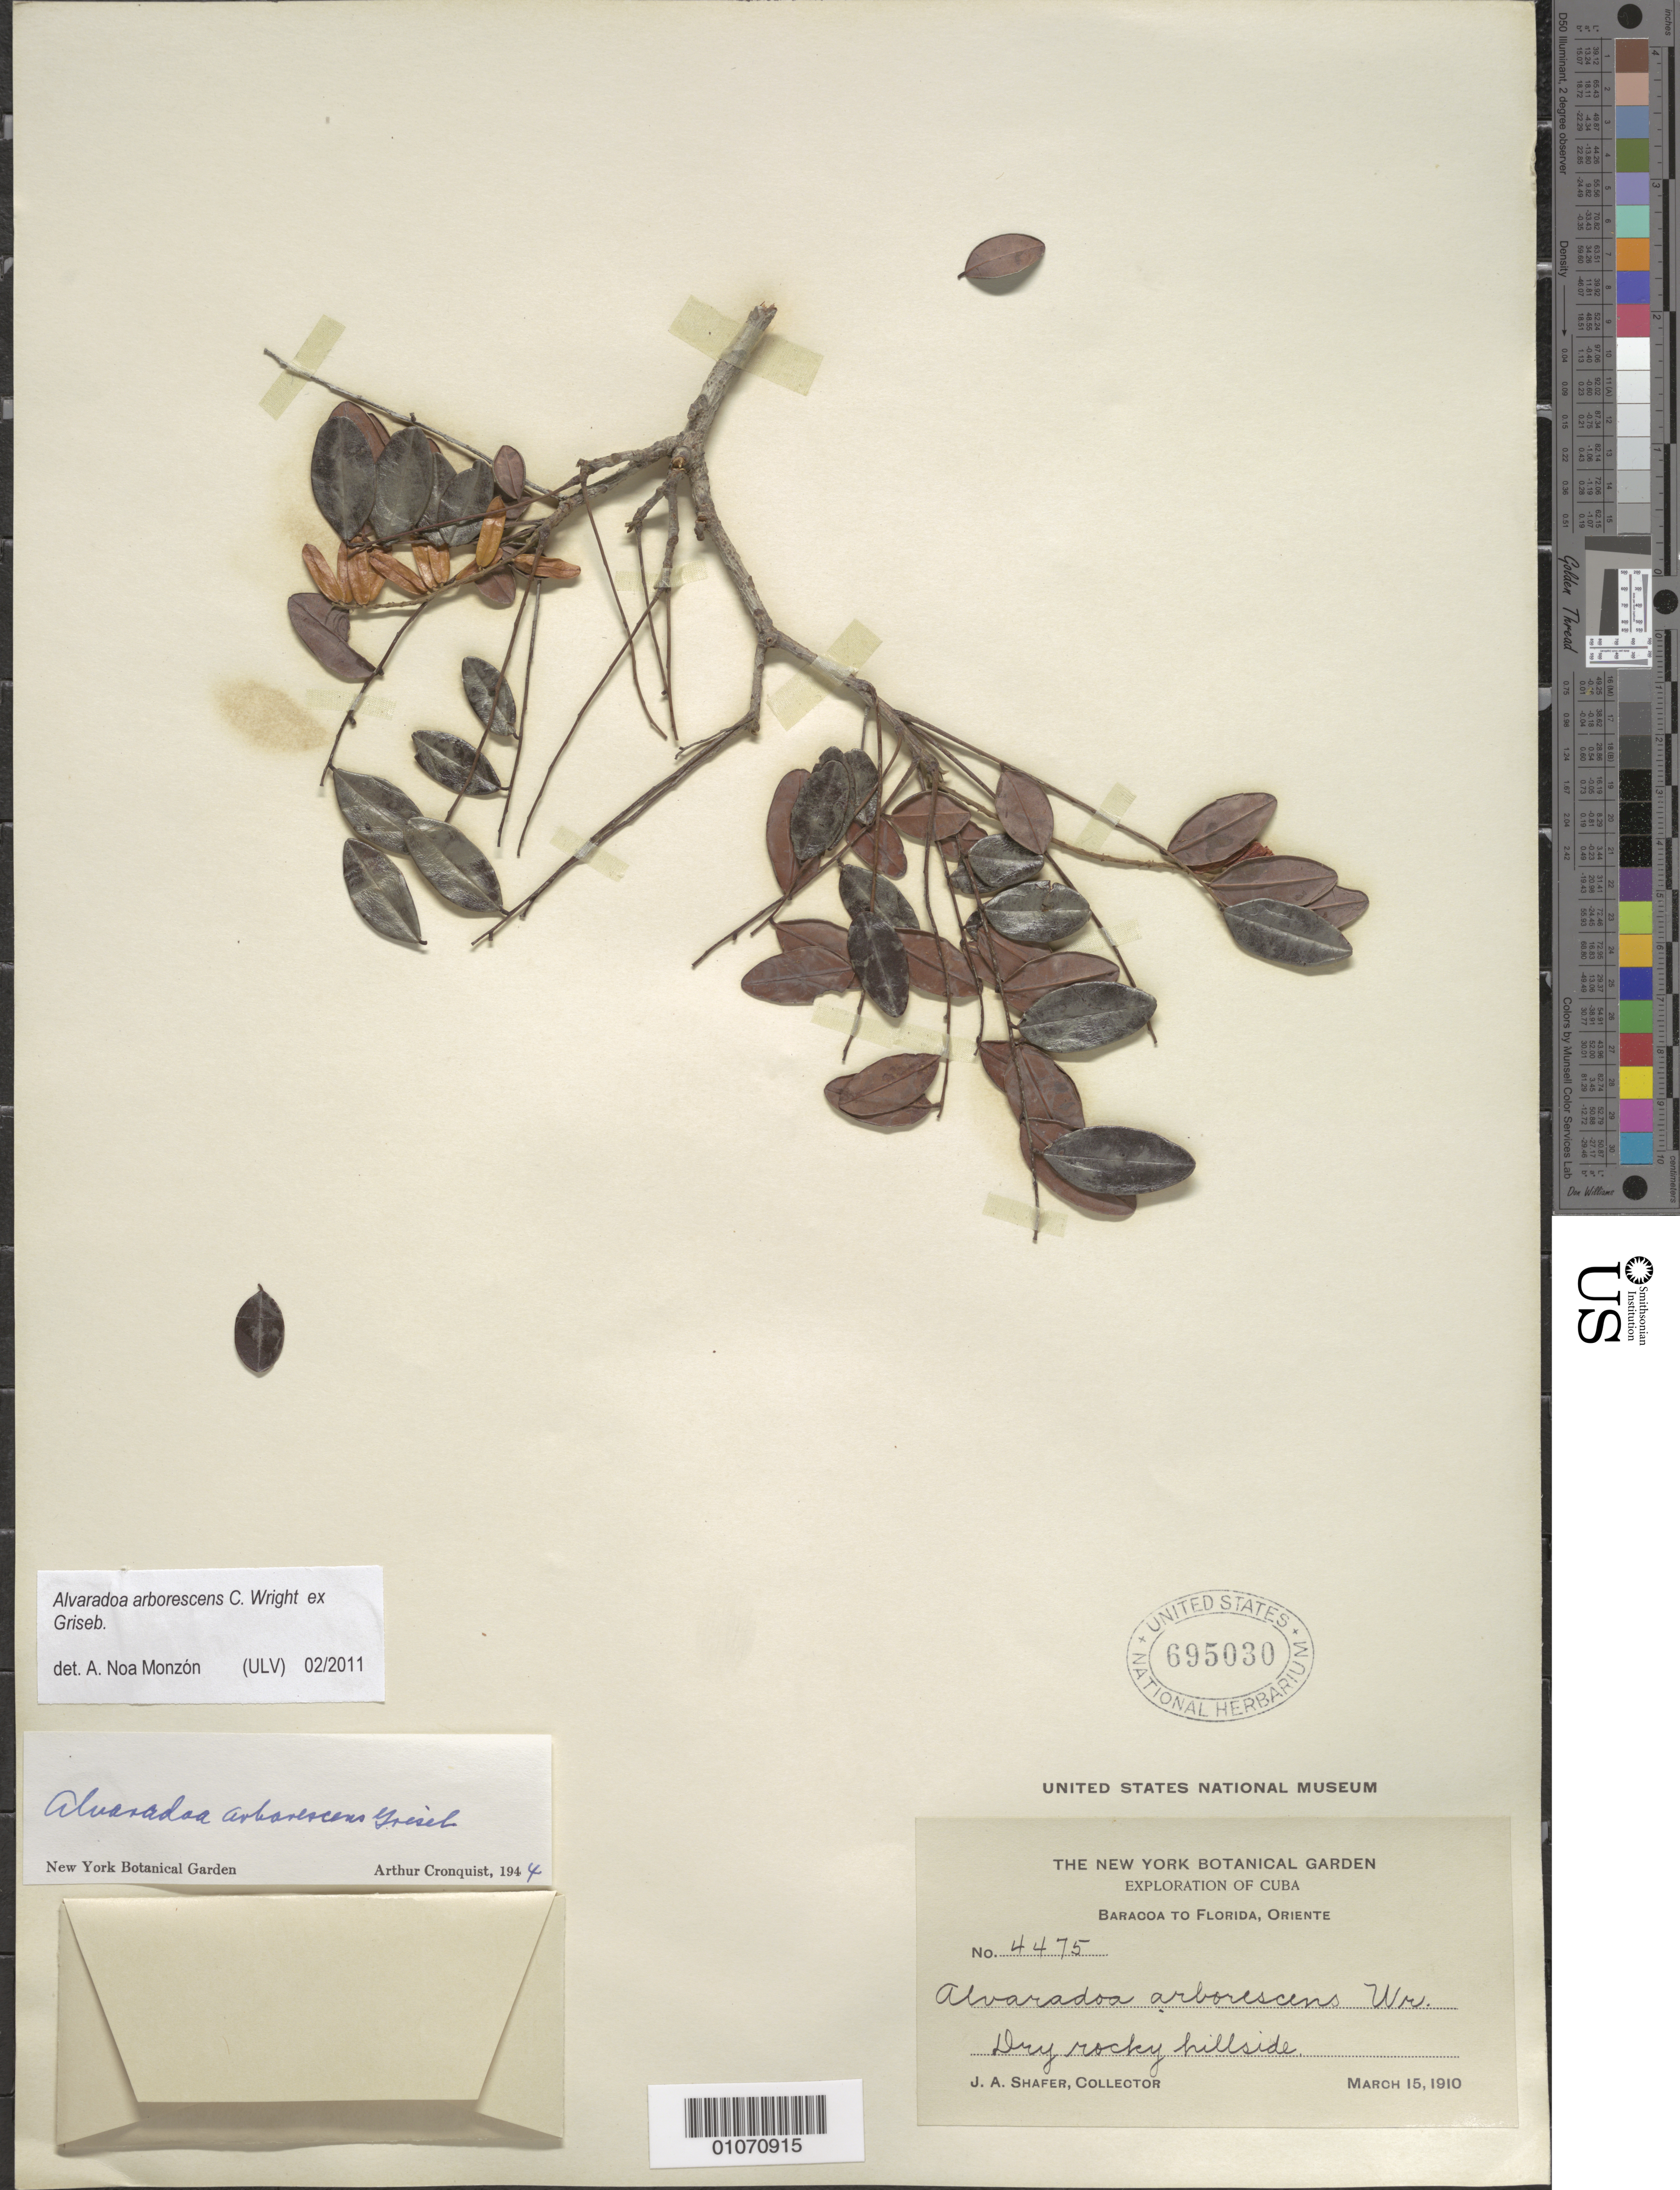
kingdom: Plantae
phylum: Tracheophyta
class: Magnoliopsida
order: Picramniales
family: Picramniaceae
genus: Alvaradoa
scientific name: Alvaradoa arborescens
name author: C. Wright in Griseb.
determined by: Noa Monzón, A.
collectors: J. A. Shafer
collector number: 4475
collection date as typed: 15 Mar 1910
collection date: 1910-03-15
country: Cuba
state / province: Guantanamo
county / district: Dry forest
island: Cuba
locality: Baracoa to Florida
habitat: Dry rocky hillside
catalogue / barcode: US 695030